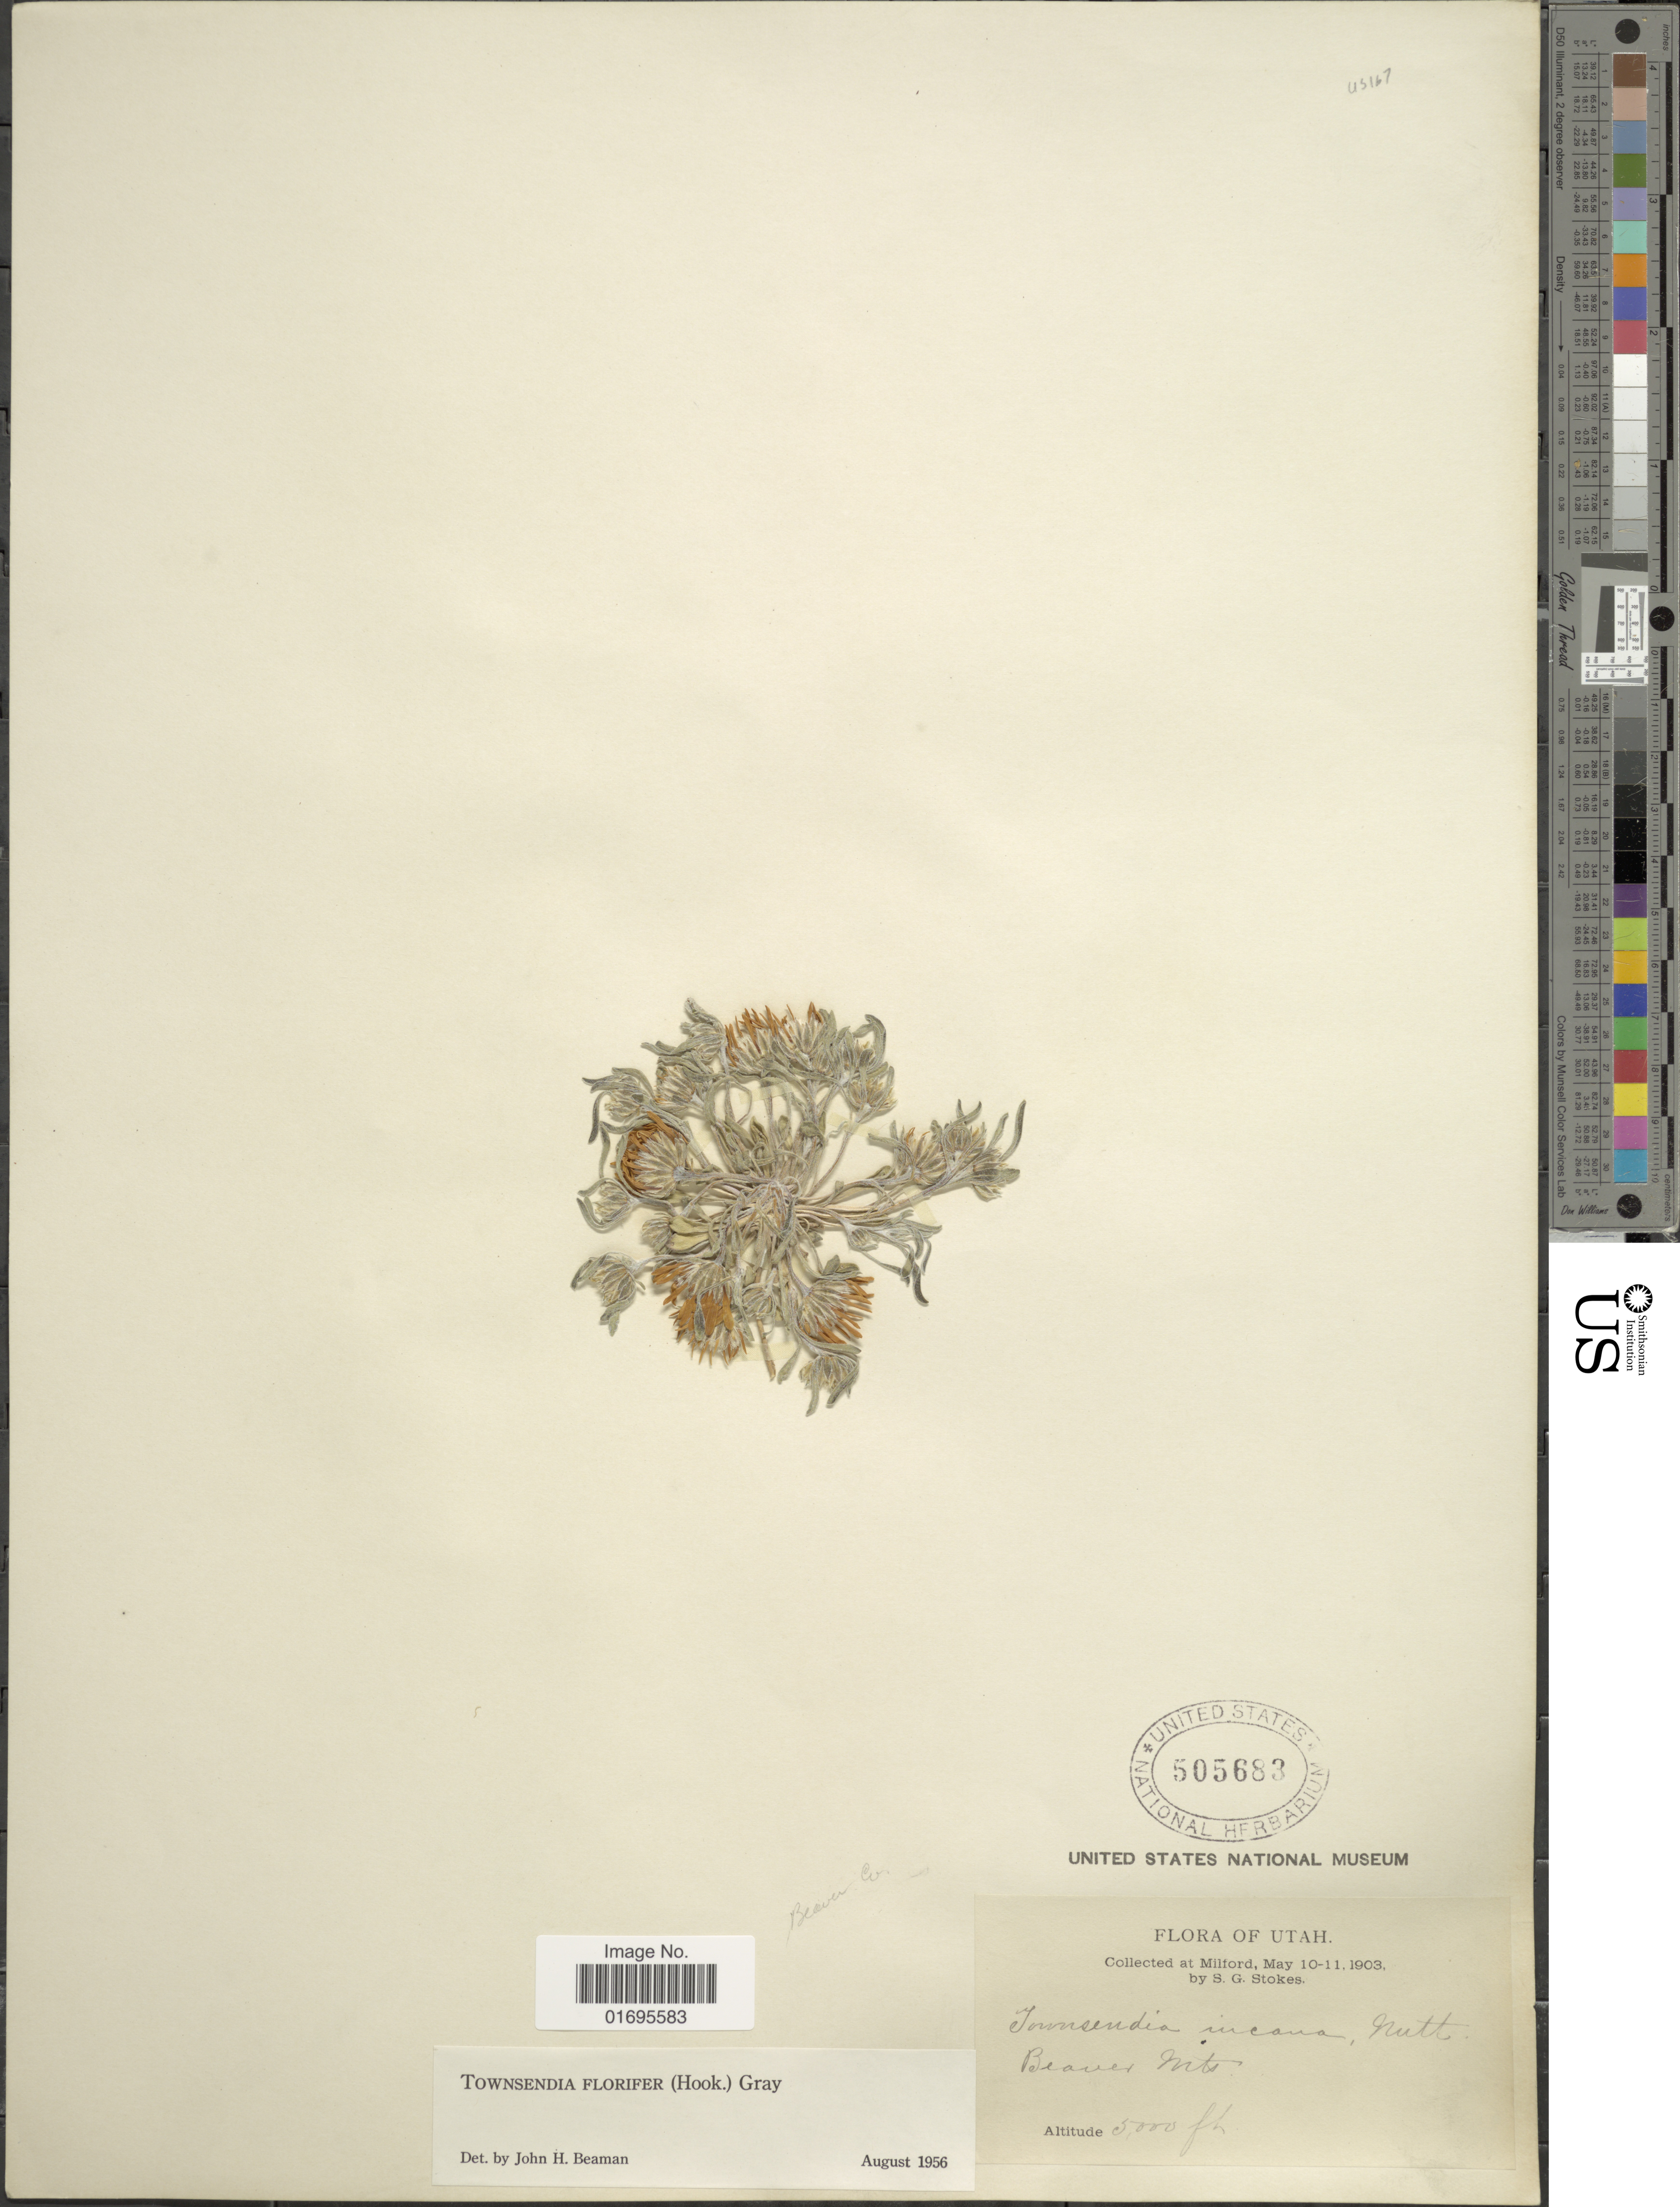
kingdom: Plantae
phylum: Tracheophyta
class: Magnoliopsida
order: Asterales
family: Asteraceae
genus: Townsendia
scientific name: Townsendia florifer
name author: (Hook.) A. Gray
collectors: S. G. Stokes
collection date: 1903-05-10/1903-05-11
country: United States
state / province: Utah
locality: Milford, Beaver Mts.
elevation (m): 1524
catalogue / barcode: US 505683